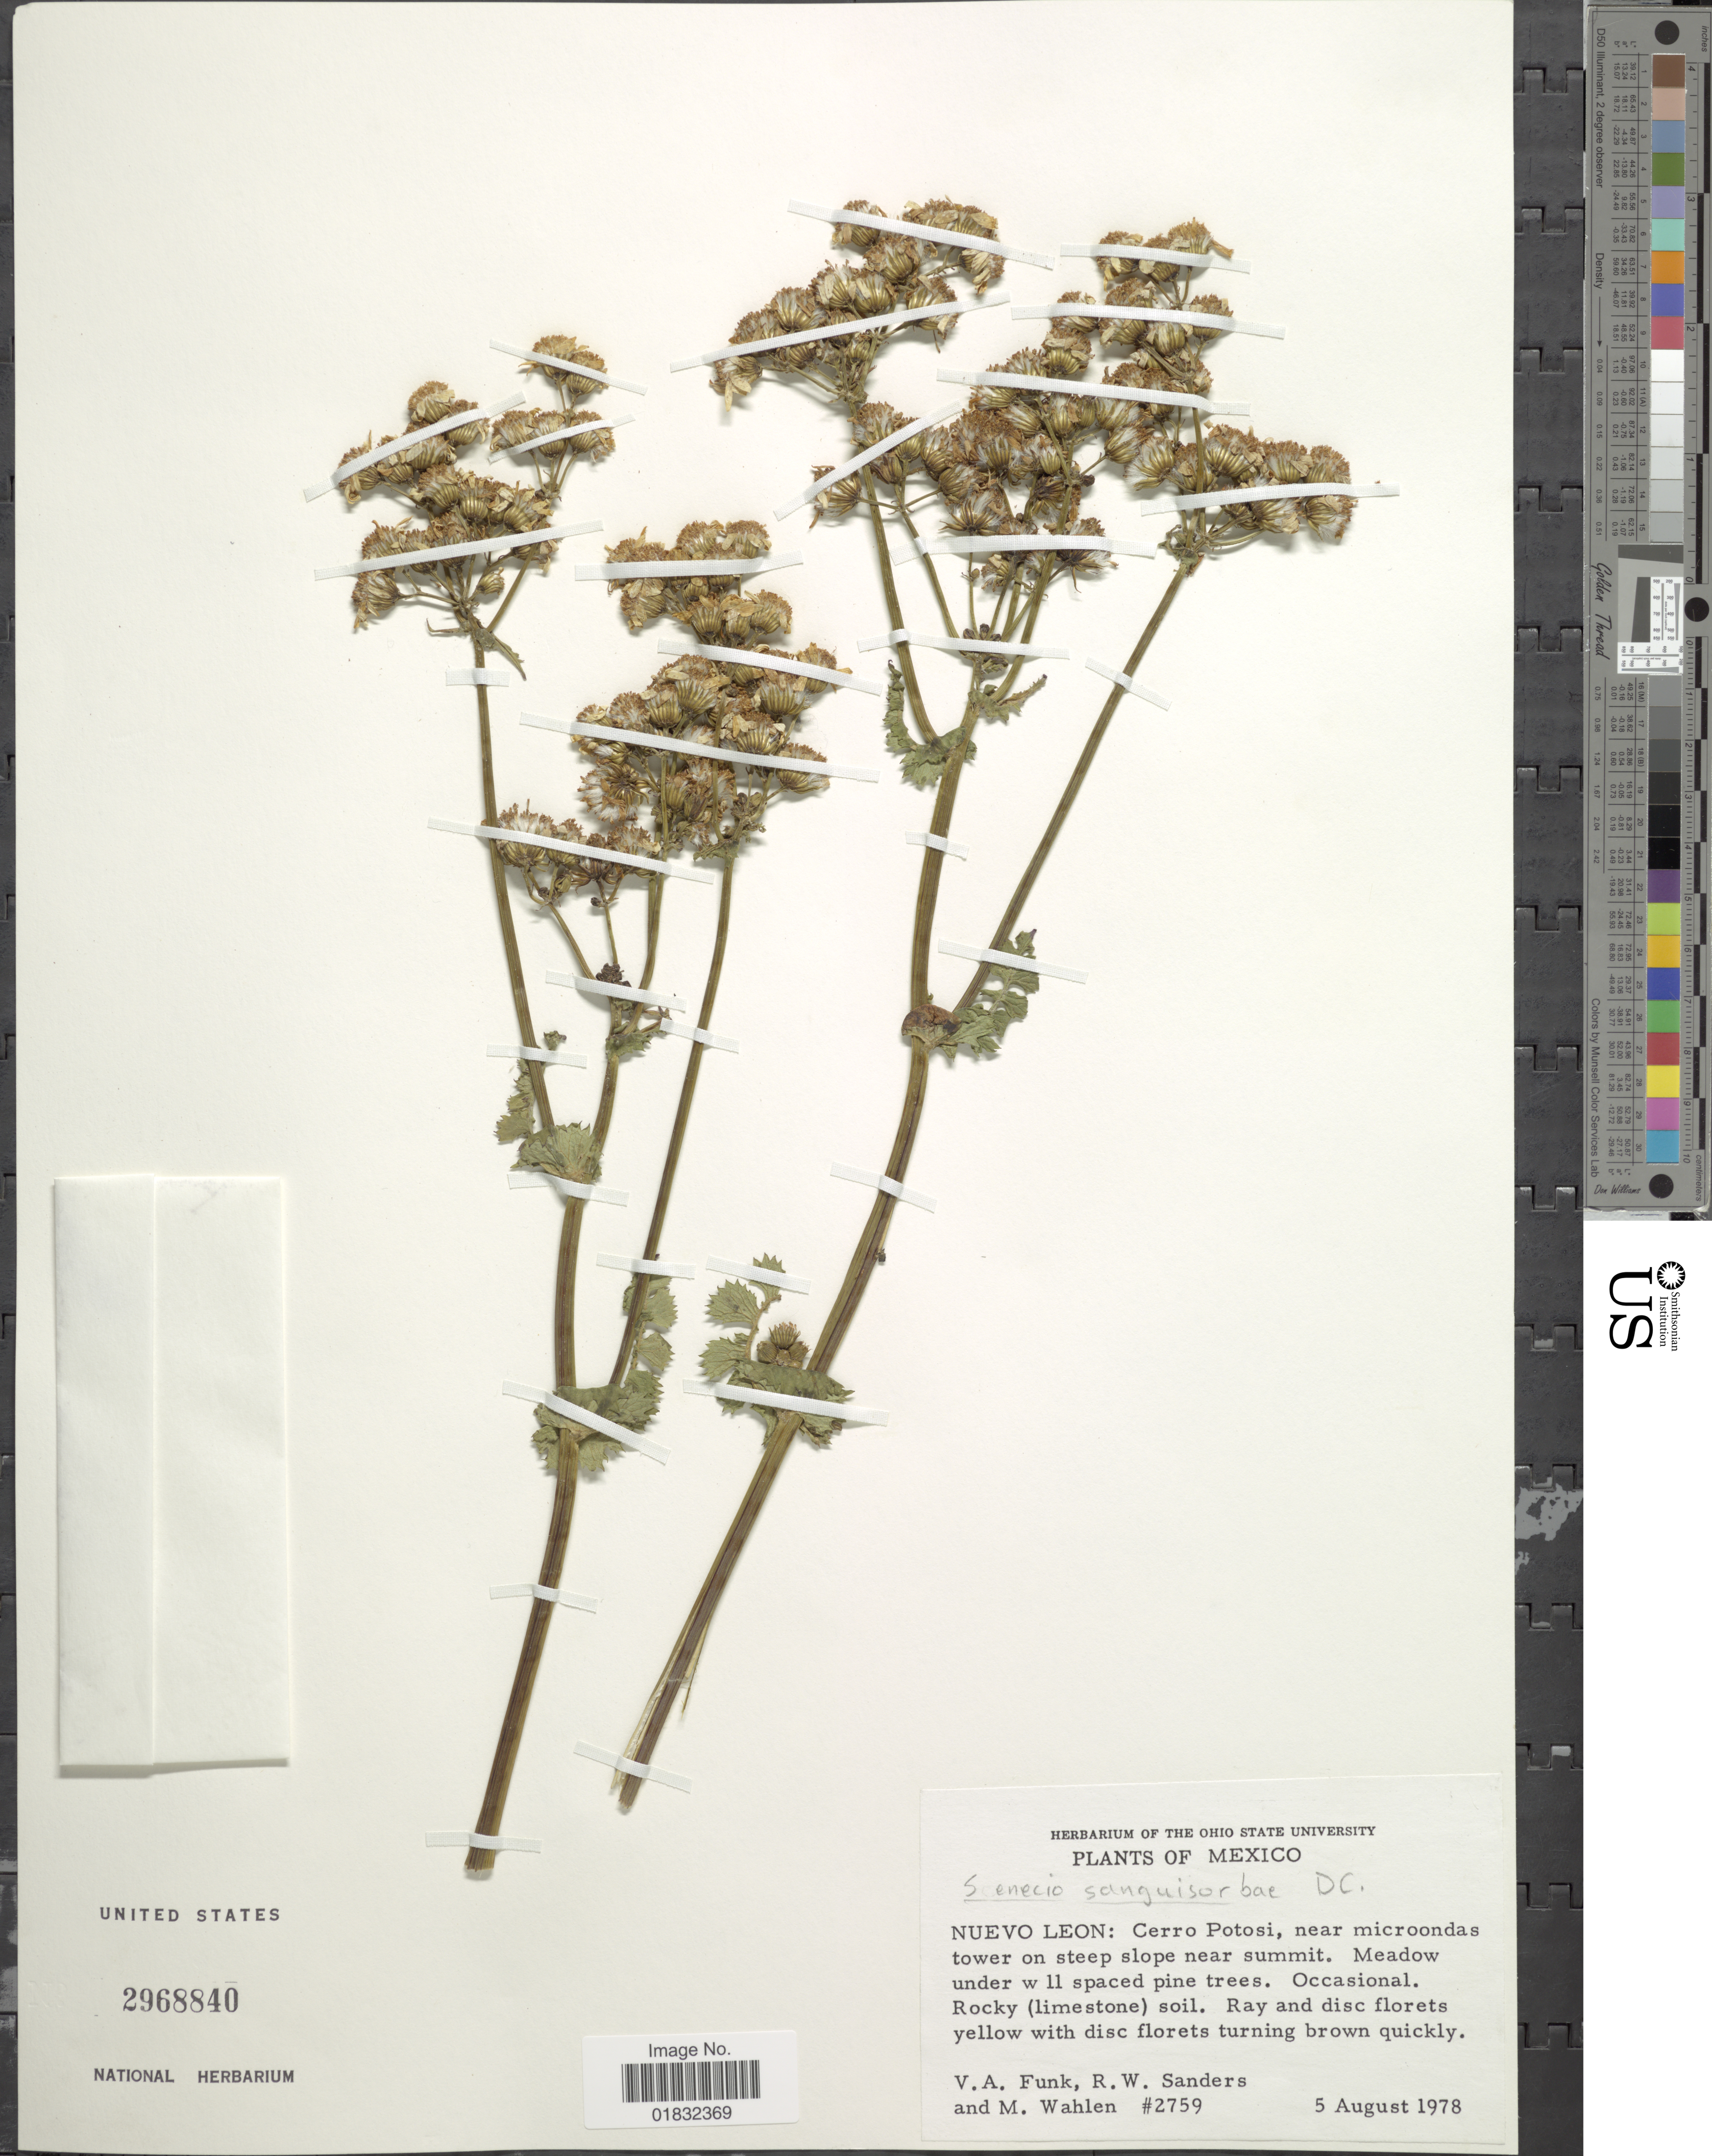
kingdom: Plantae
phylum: Tracheophyta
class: Magnoliopsida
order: Asterales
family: Asteraceae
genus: Packera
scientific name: Packera sanguisorbae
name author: (DC.) C. Jeffrey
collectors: V. Funk, R. W. Sanders & M. Wahlen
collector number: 2759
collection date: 1979-08-05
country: Mexico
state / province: Nuevo León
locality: Cerro Potosi, near microondas tower on steep slope near summit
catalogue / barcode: US 2968840